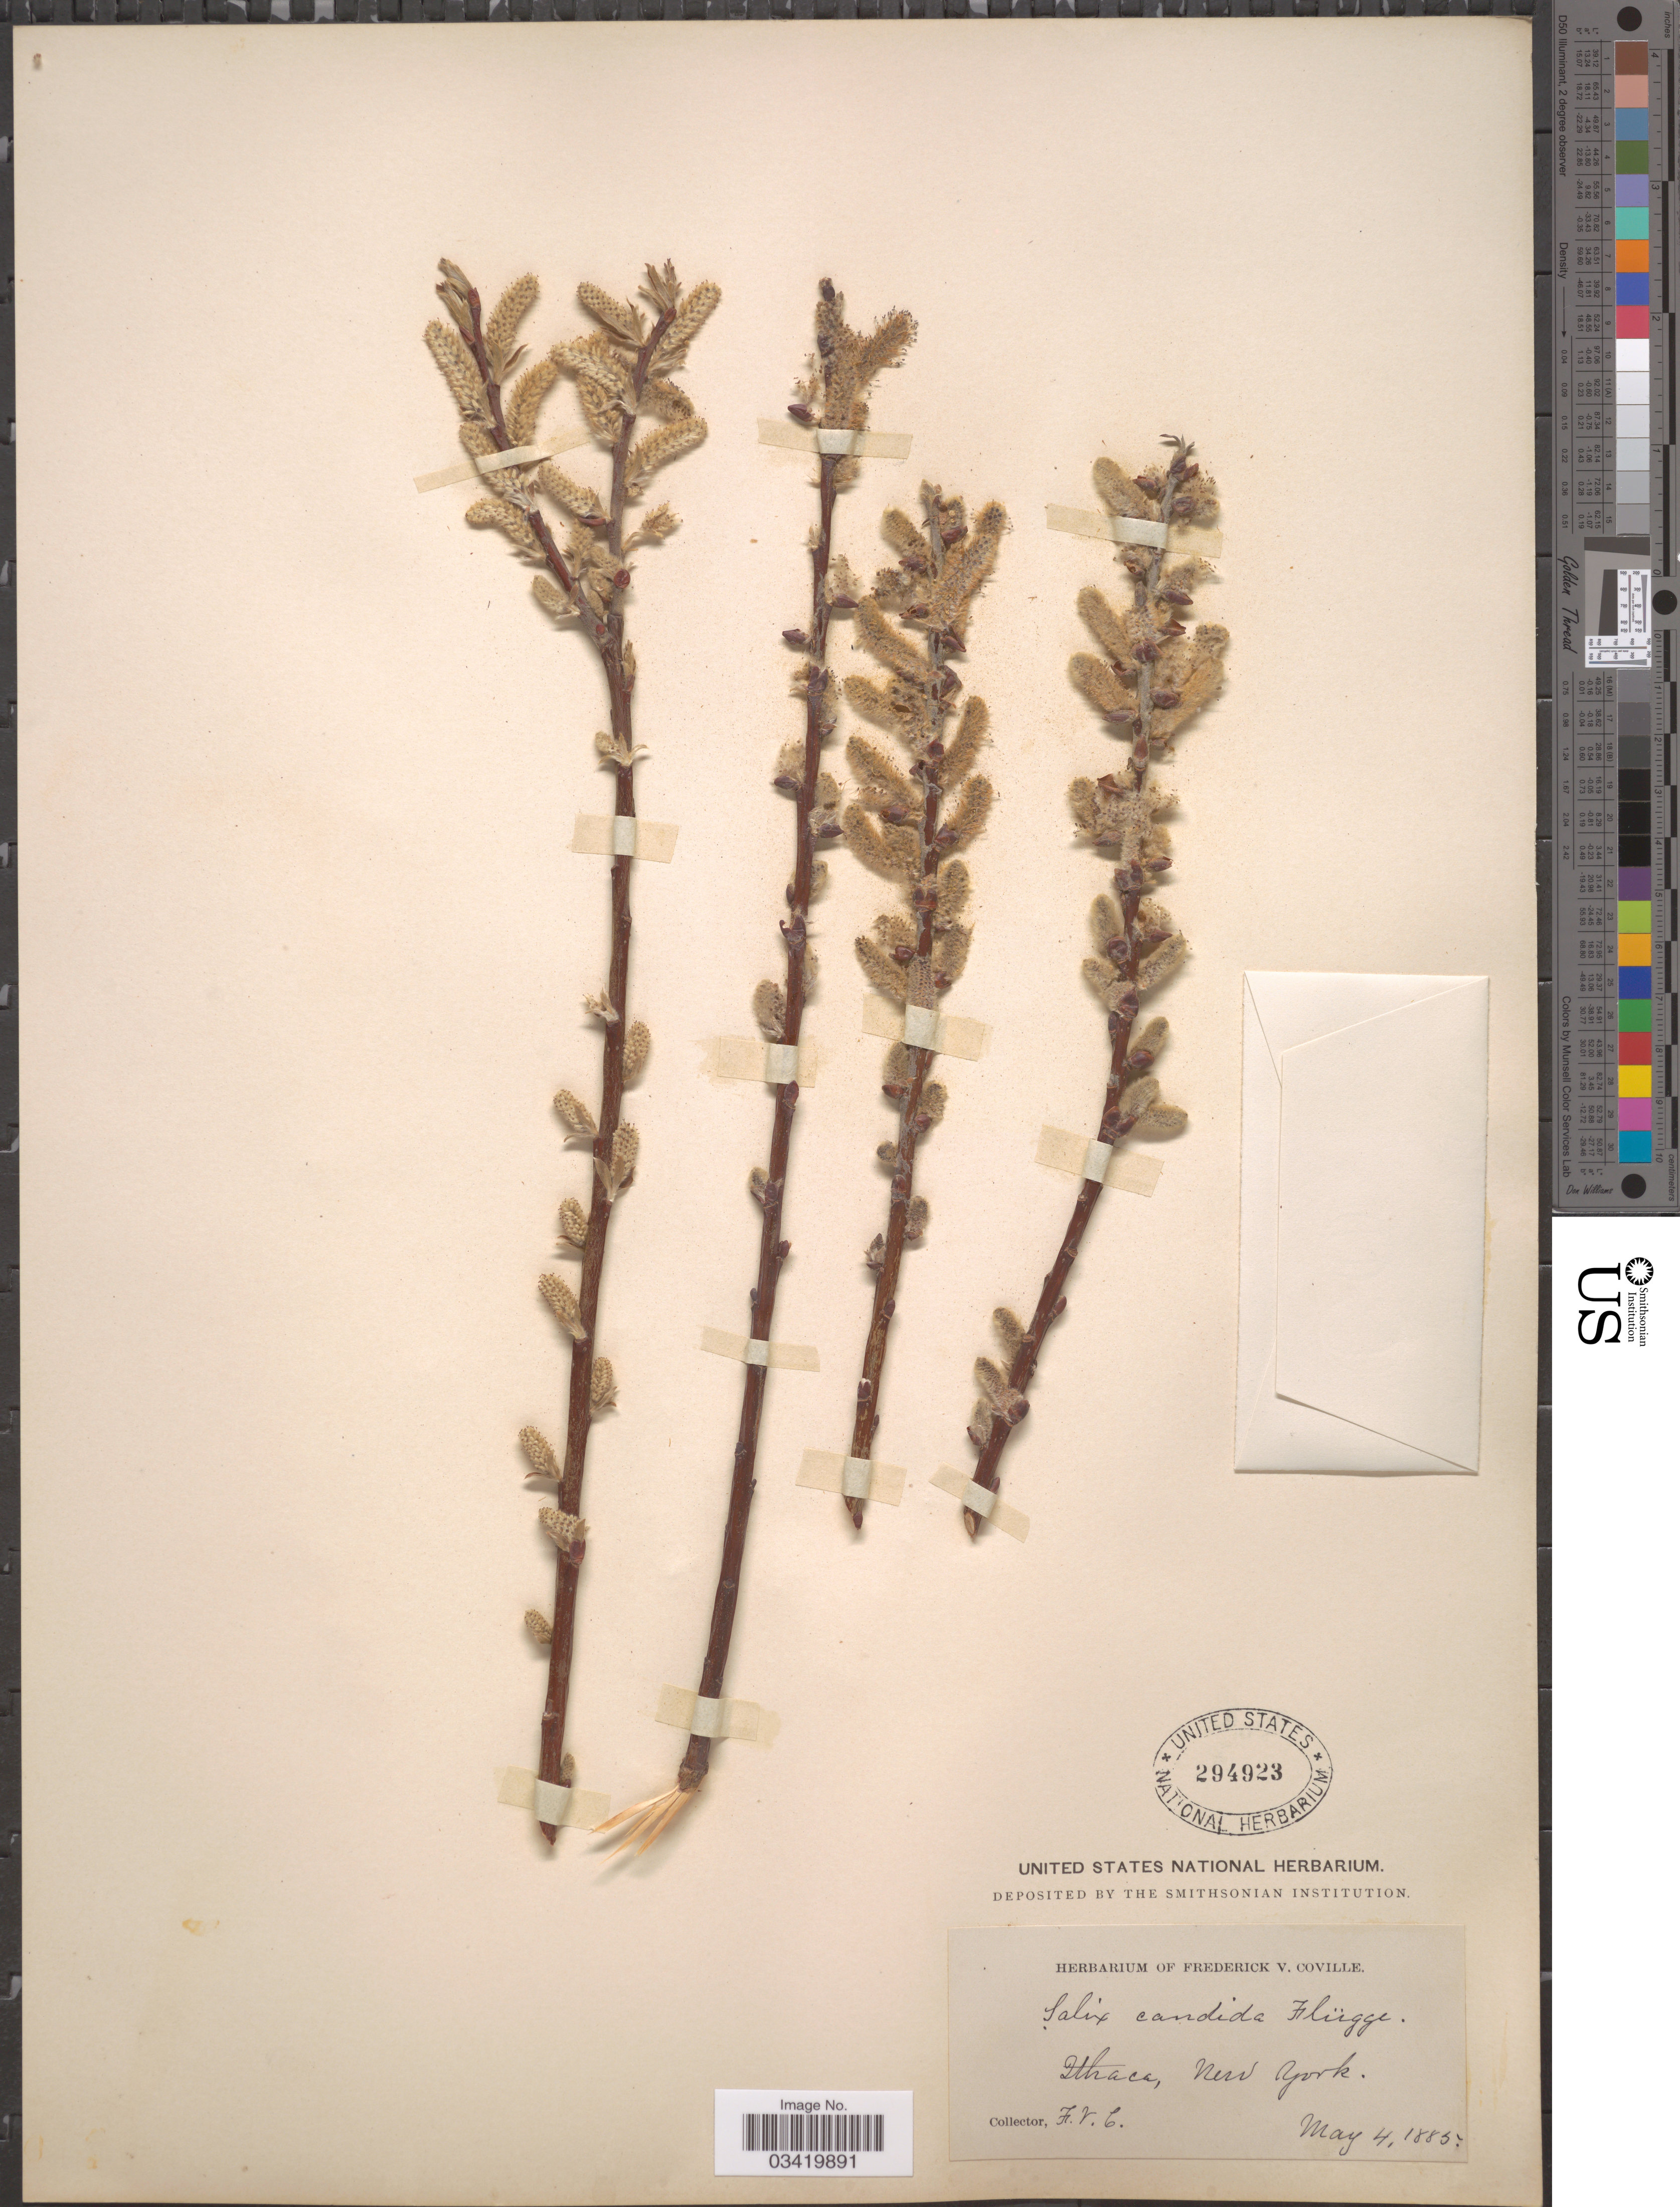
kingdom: Plantae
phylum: Tracheophyta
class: Magnoliopsida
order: Malpighiales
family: Salicaceae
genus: Salix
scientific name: Salix candida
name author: Flüggé ex Willd.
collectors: F. V. Coville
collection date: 1885-05-04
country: United States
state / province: New York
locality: Ithaca.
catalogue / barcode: US 294923